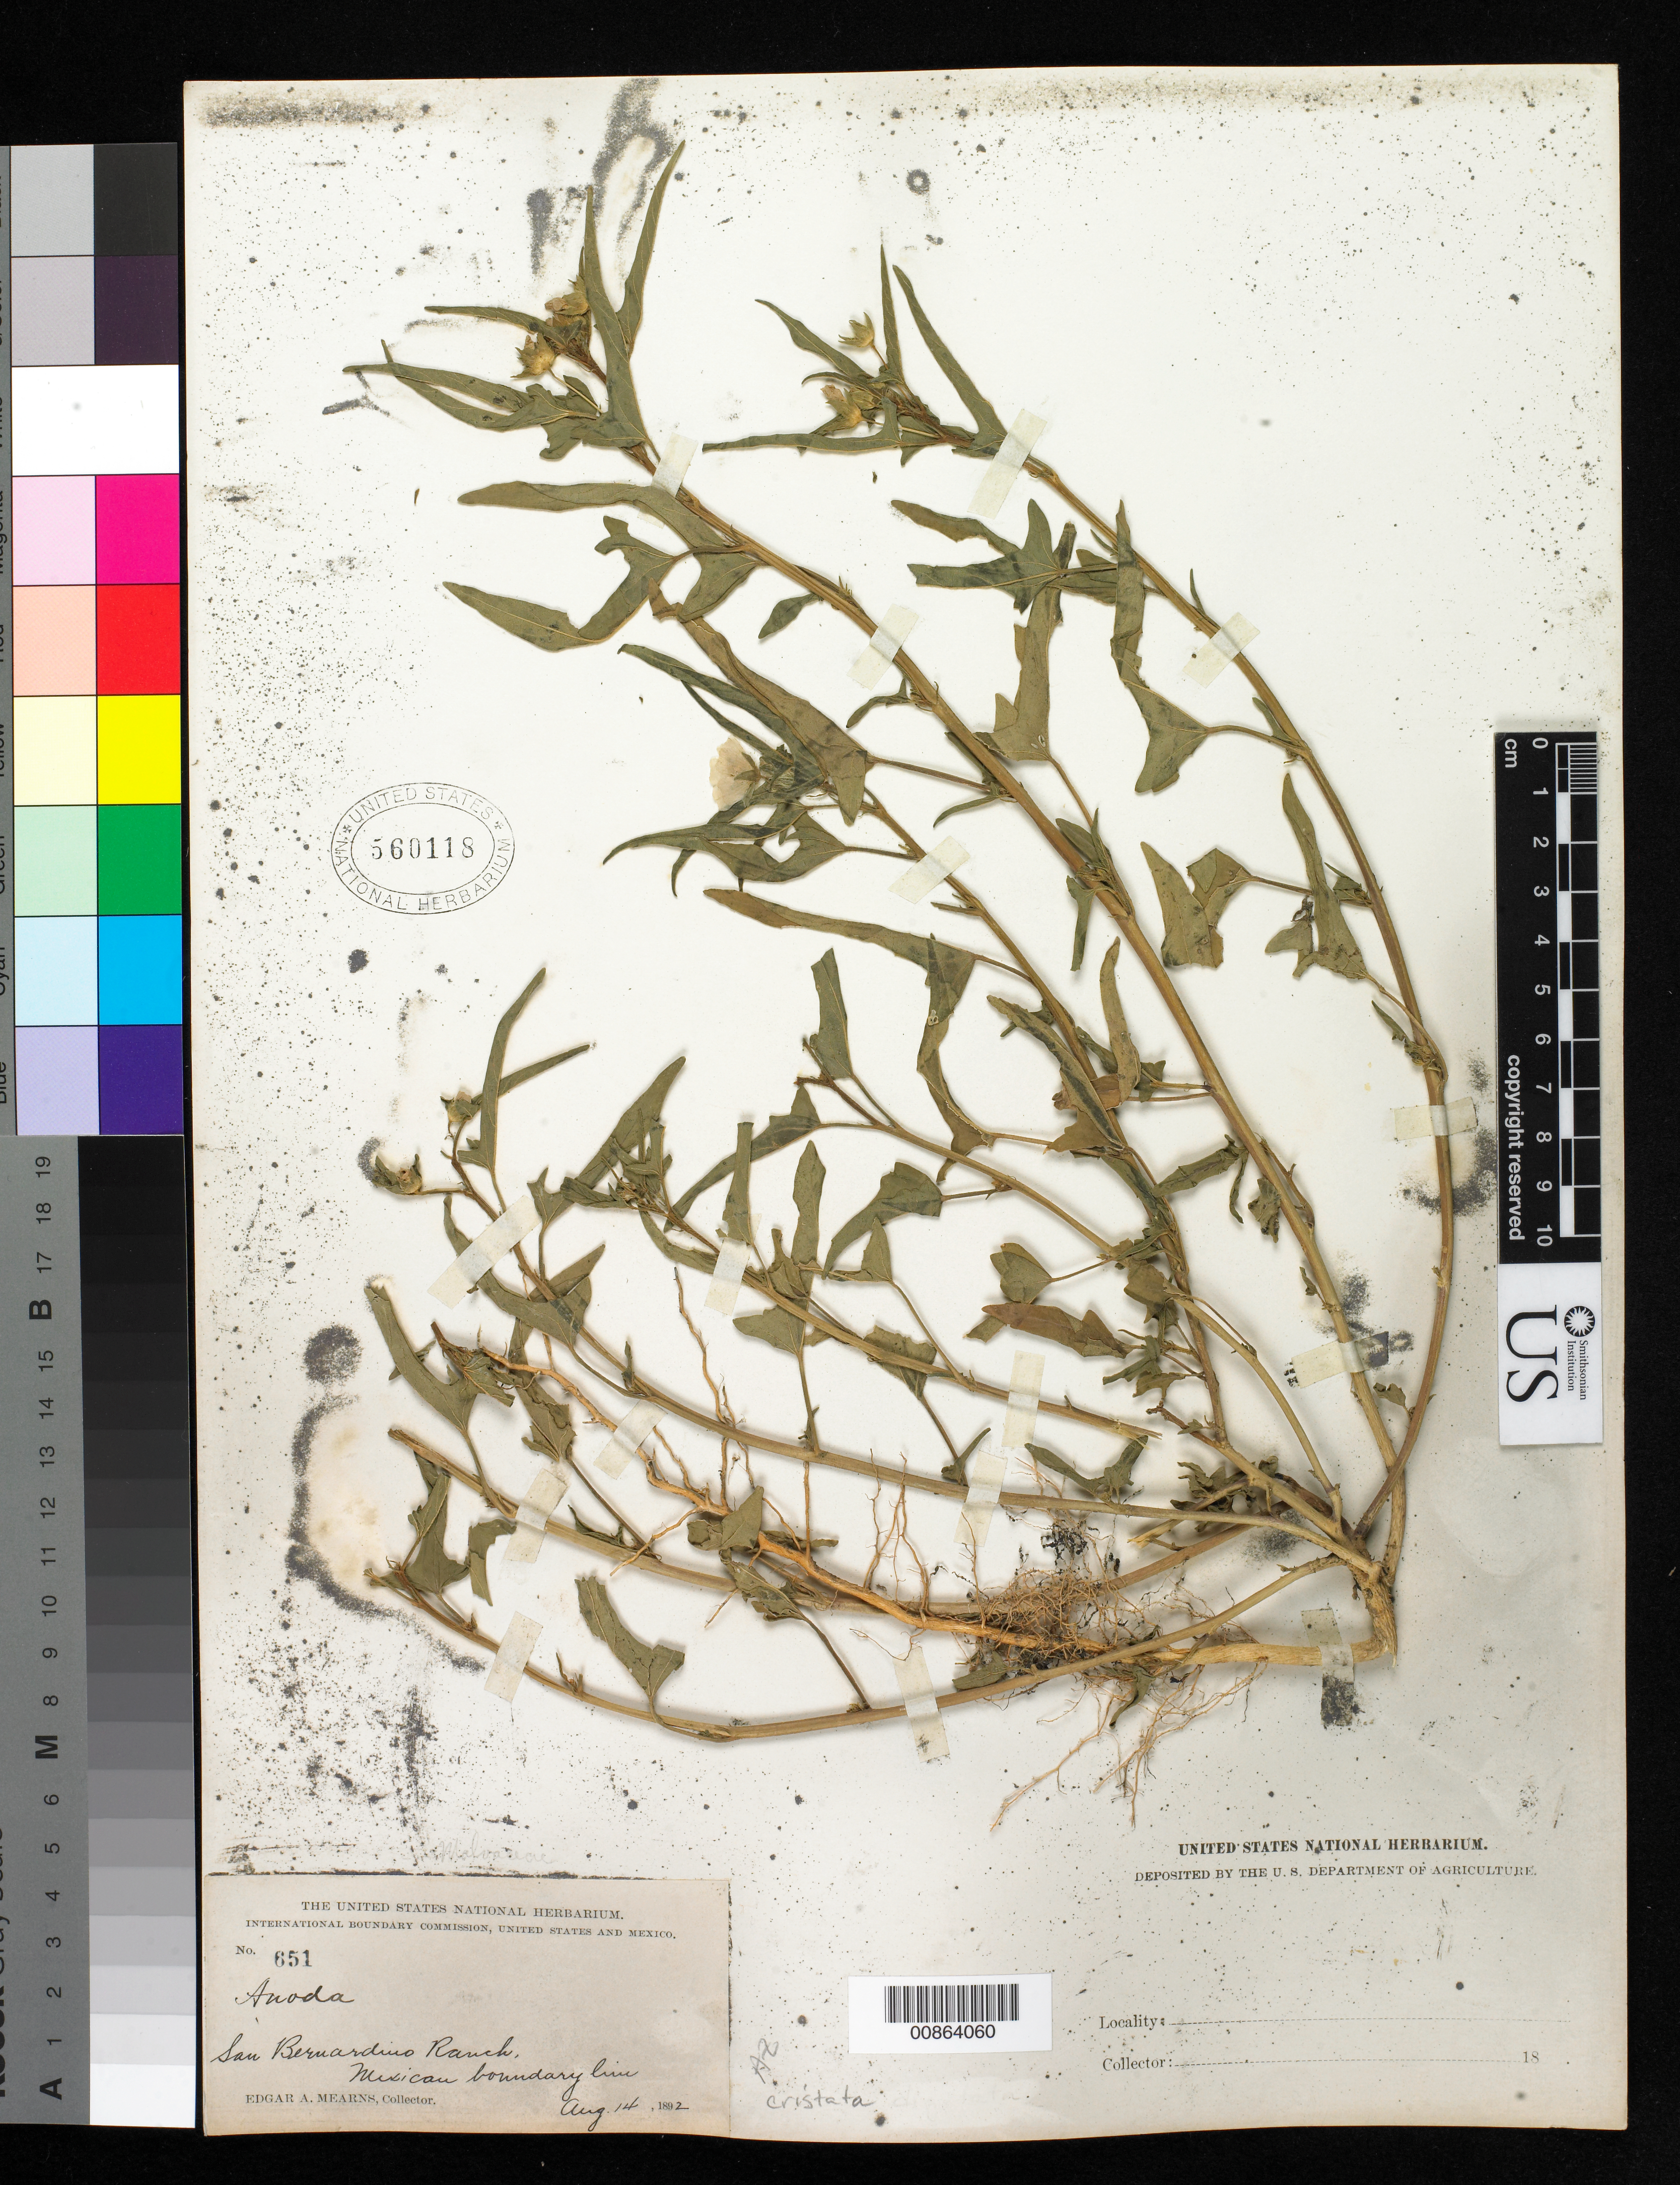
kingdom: Plantae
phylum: Tracheophyta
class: Magnoliopsida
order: Malvales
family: Malvaceae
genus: Anoda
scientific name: Anoda cristata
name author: (L.) Schltdl.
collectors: E. A. Mearns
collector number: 651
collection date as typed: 14 Aug 1892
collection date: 1892-08-14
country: United States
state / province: Arizona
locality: San Bernardino Ranch, Mexican Boundary Line.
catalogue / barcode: US 560118